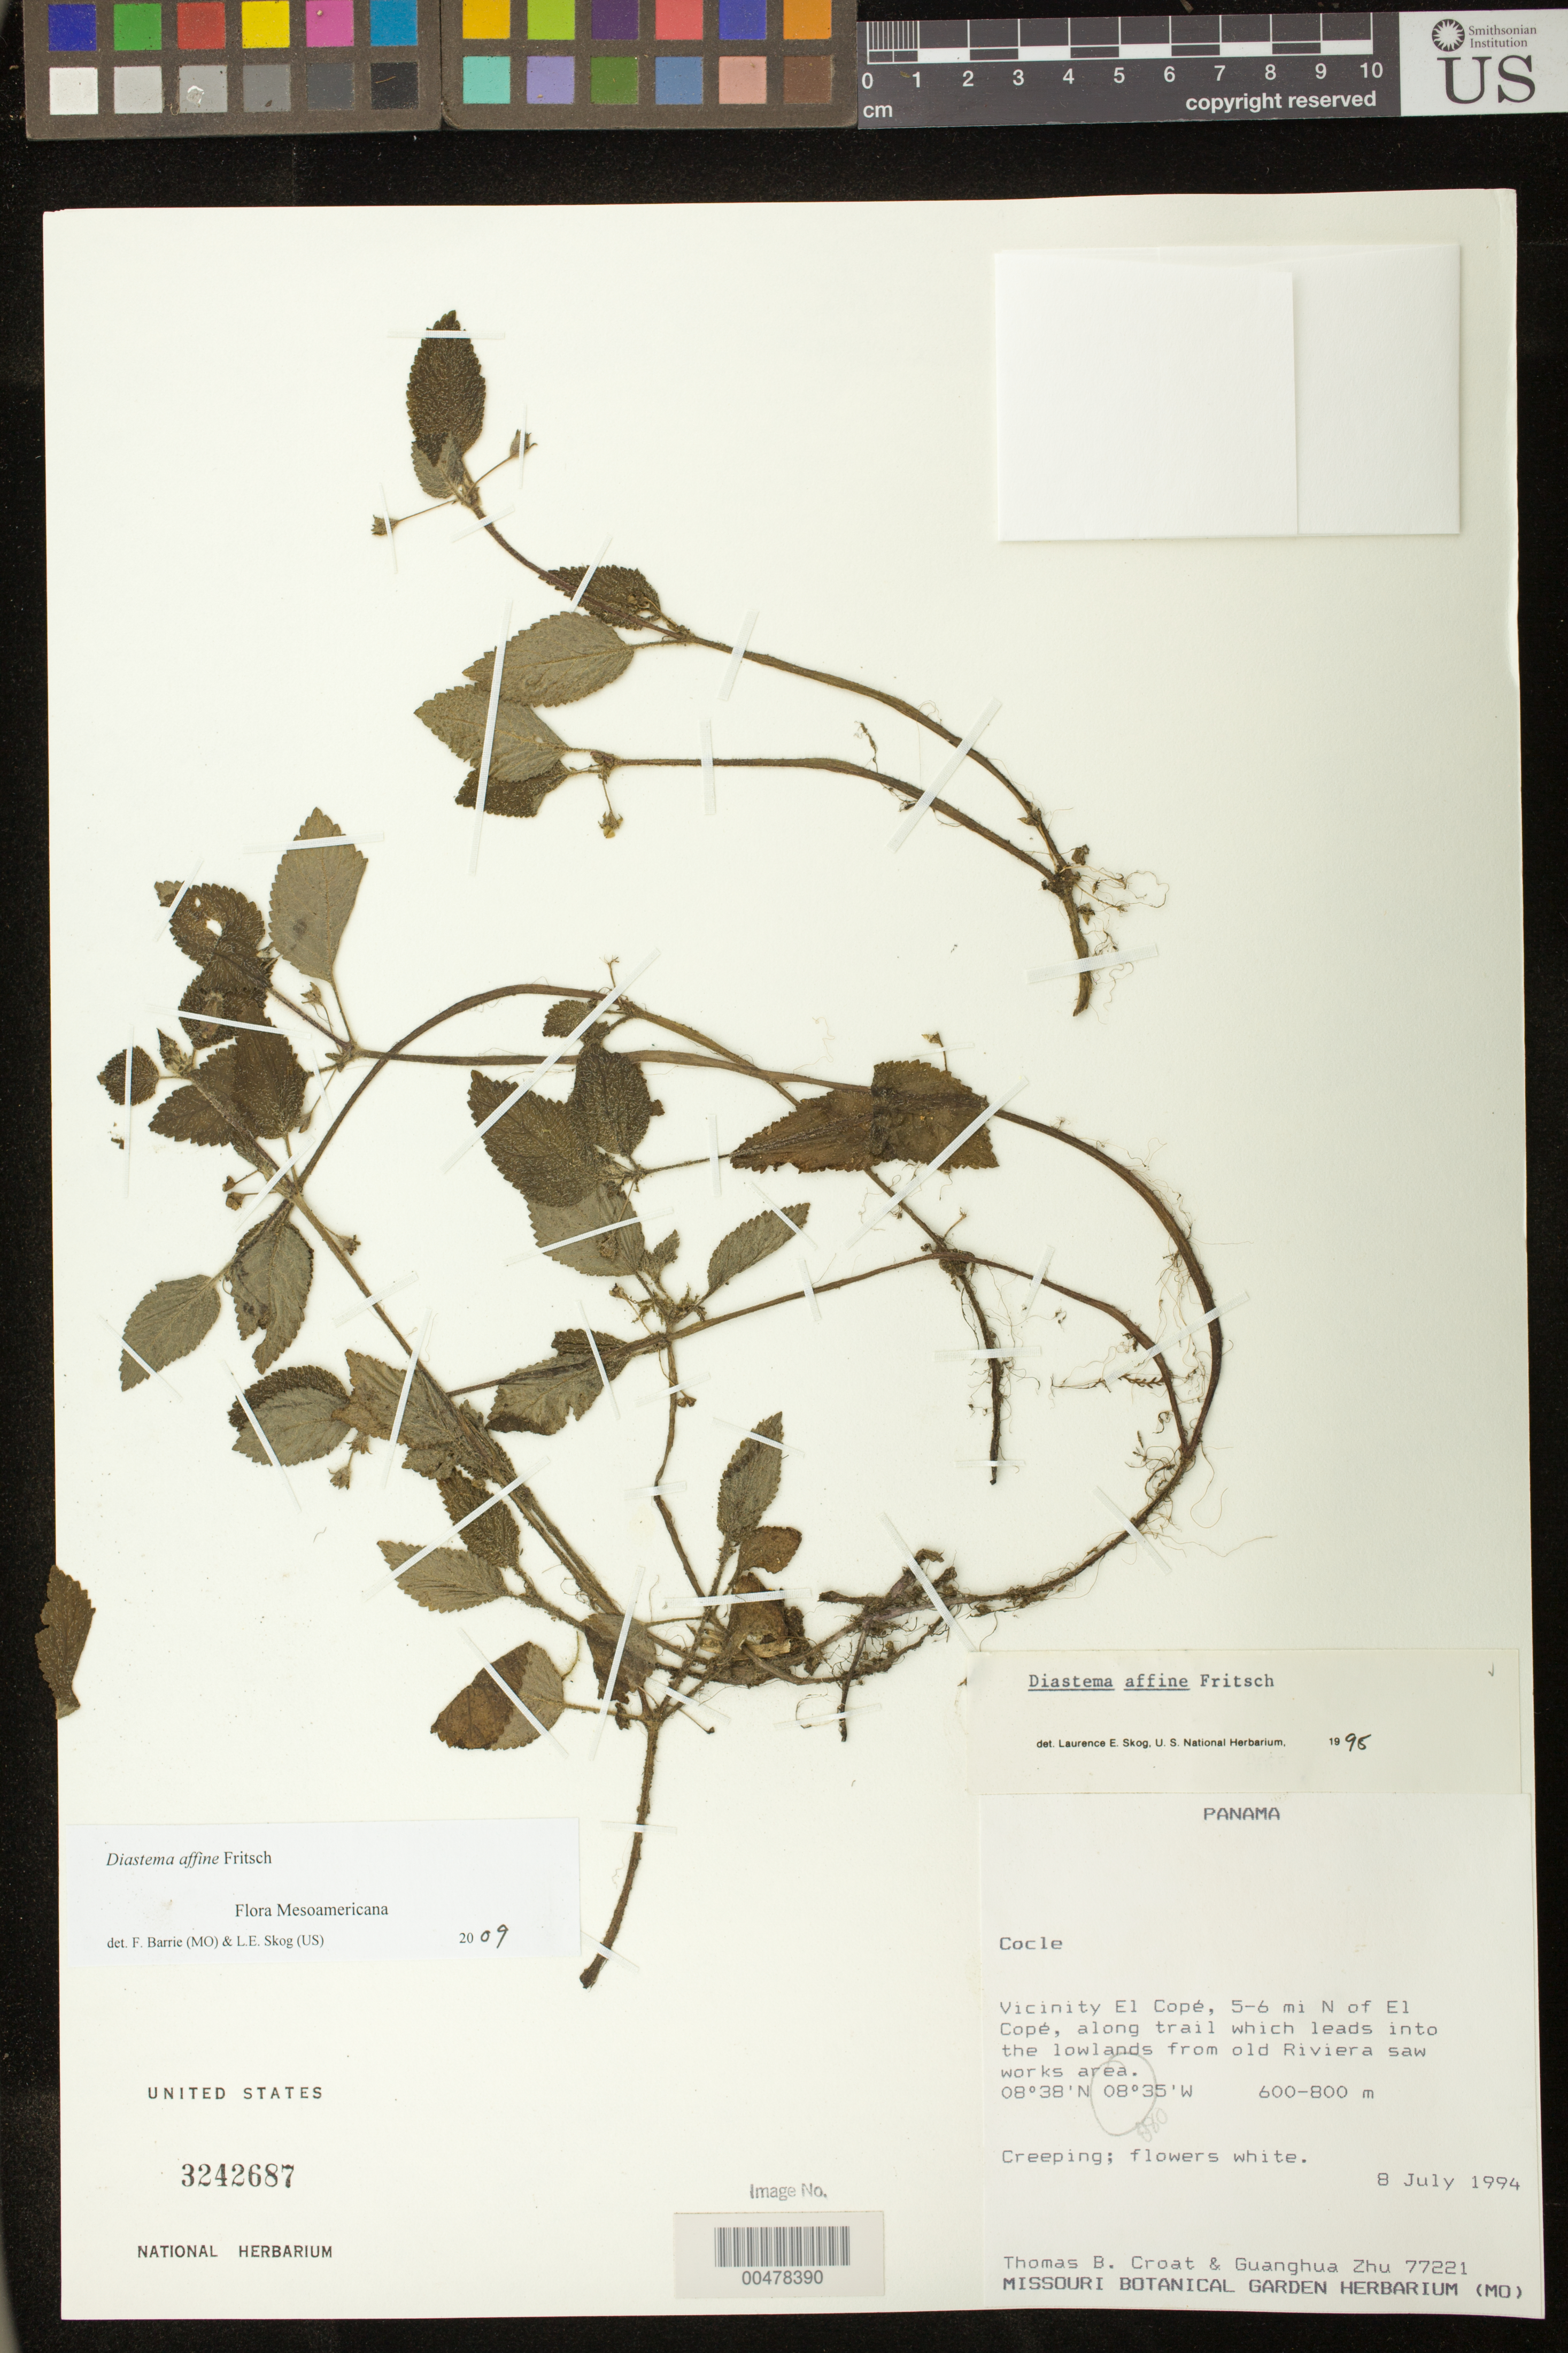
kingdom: Plantae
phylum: Tracheophyta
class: Magnoliopsida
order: Lamiales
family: Gesneriaceae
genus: Diastema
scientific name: Diastema affine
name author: Fritsch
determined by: Skog, Laurence E.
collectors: T. B. Croat & G. H. Zhu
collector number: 77221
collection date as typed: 08 Jul 1994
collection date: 1994-07-08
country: Panama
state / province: Coclé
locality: Vicinity El Copé, 5-6 mi N of El Copé, along trail which leds into the lowlands from olf Riviera saw works area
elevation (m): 600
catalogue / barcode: US 3242687